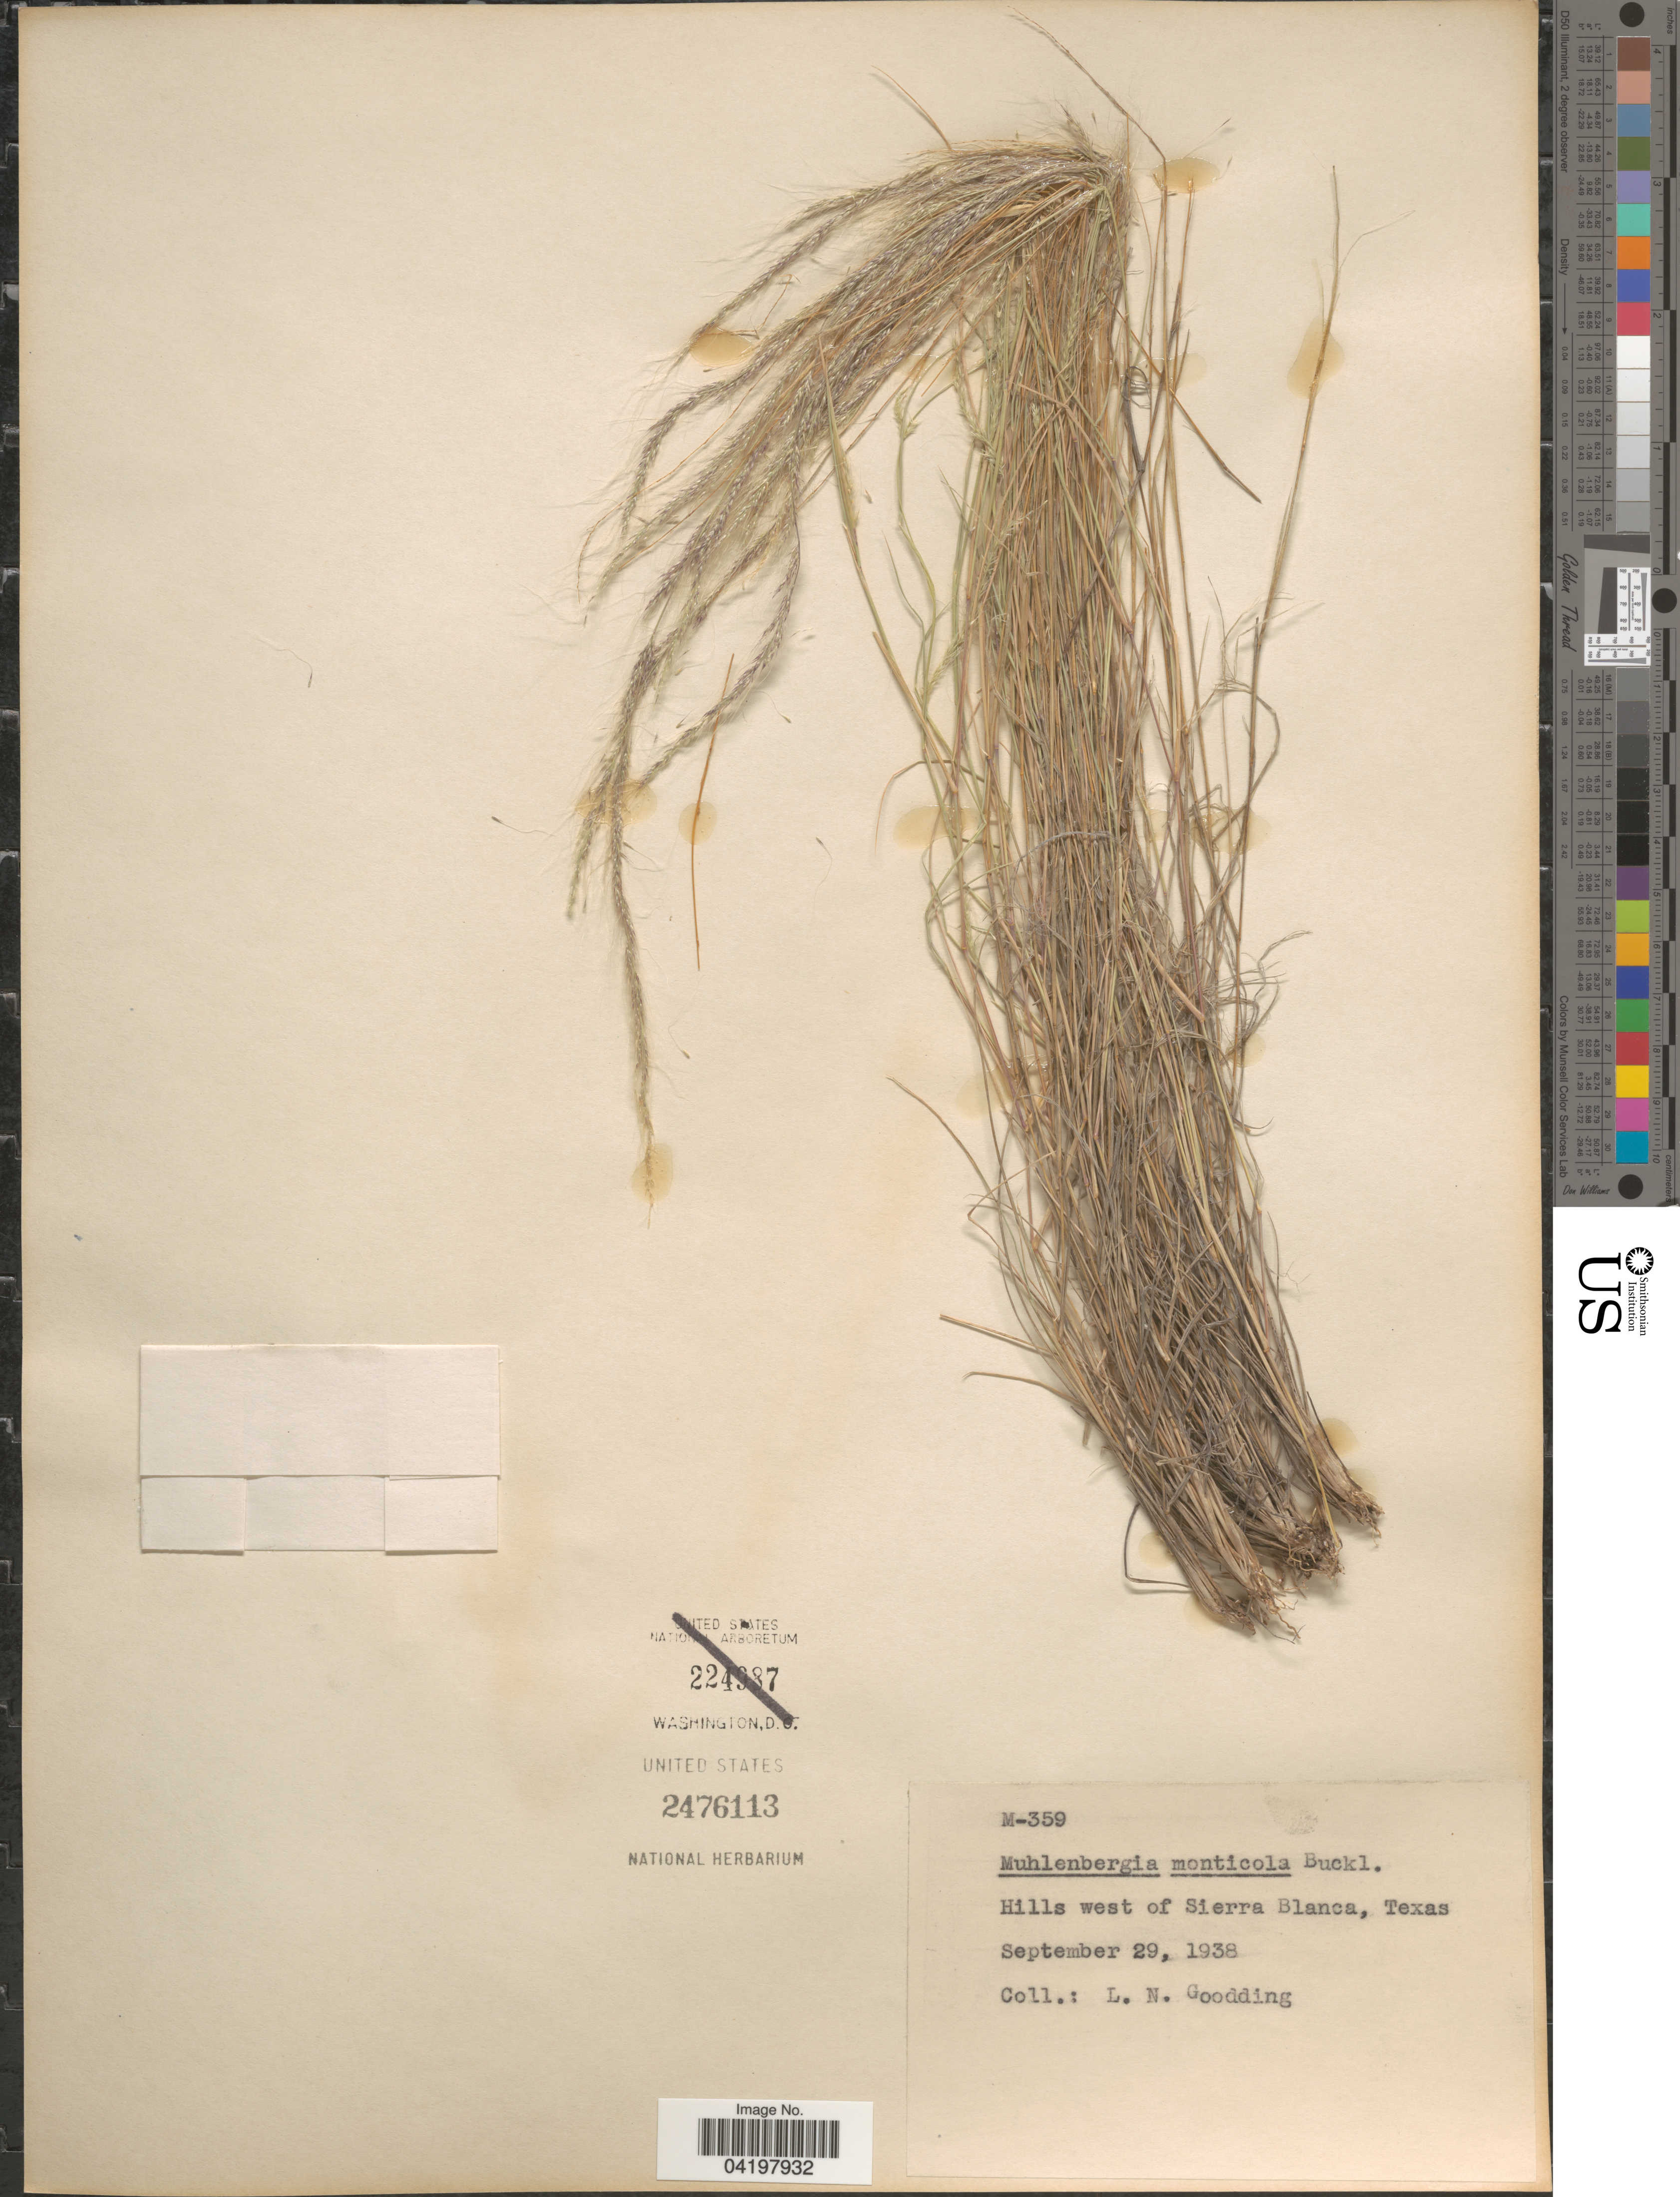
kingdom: Plantae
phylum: Tracheophyta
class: Liliopsida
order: Poales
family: Poaceae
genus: Muhlenbergia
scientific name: Muhlenbergia tenuifolia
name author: (Kunth) Kunth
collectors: L. N. Goodding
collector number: M-359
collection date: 1938-09-29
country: United States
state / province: Texas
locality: Hills west of Sierra Blanca.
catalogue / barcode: US 2476113